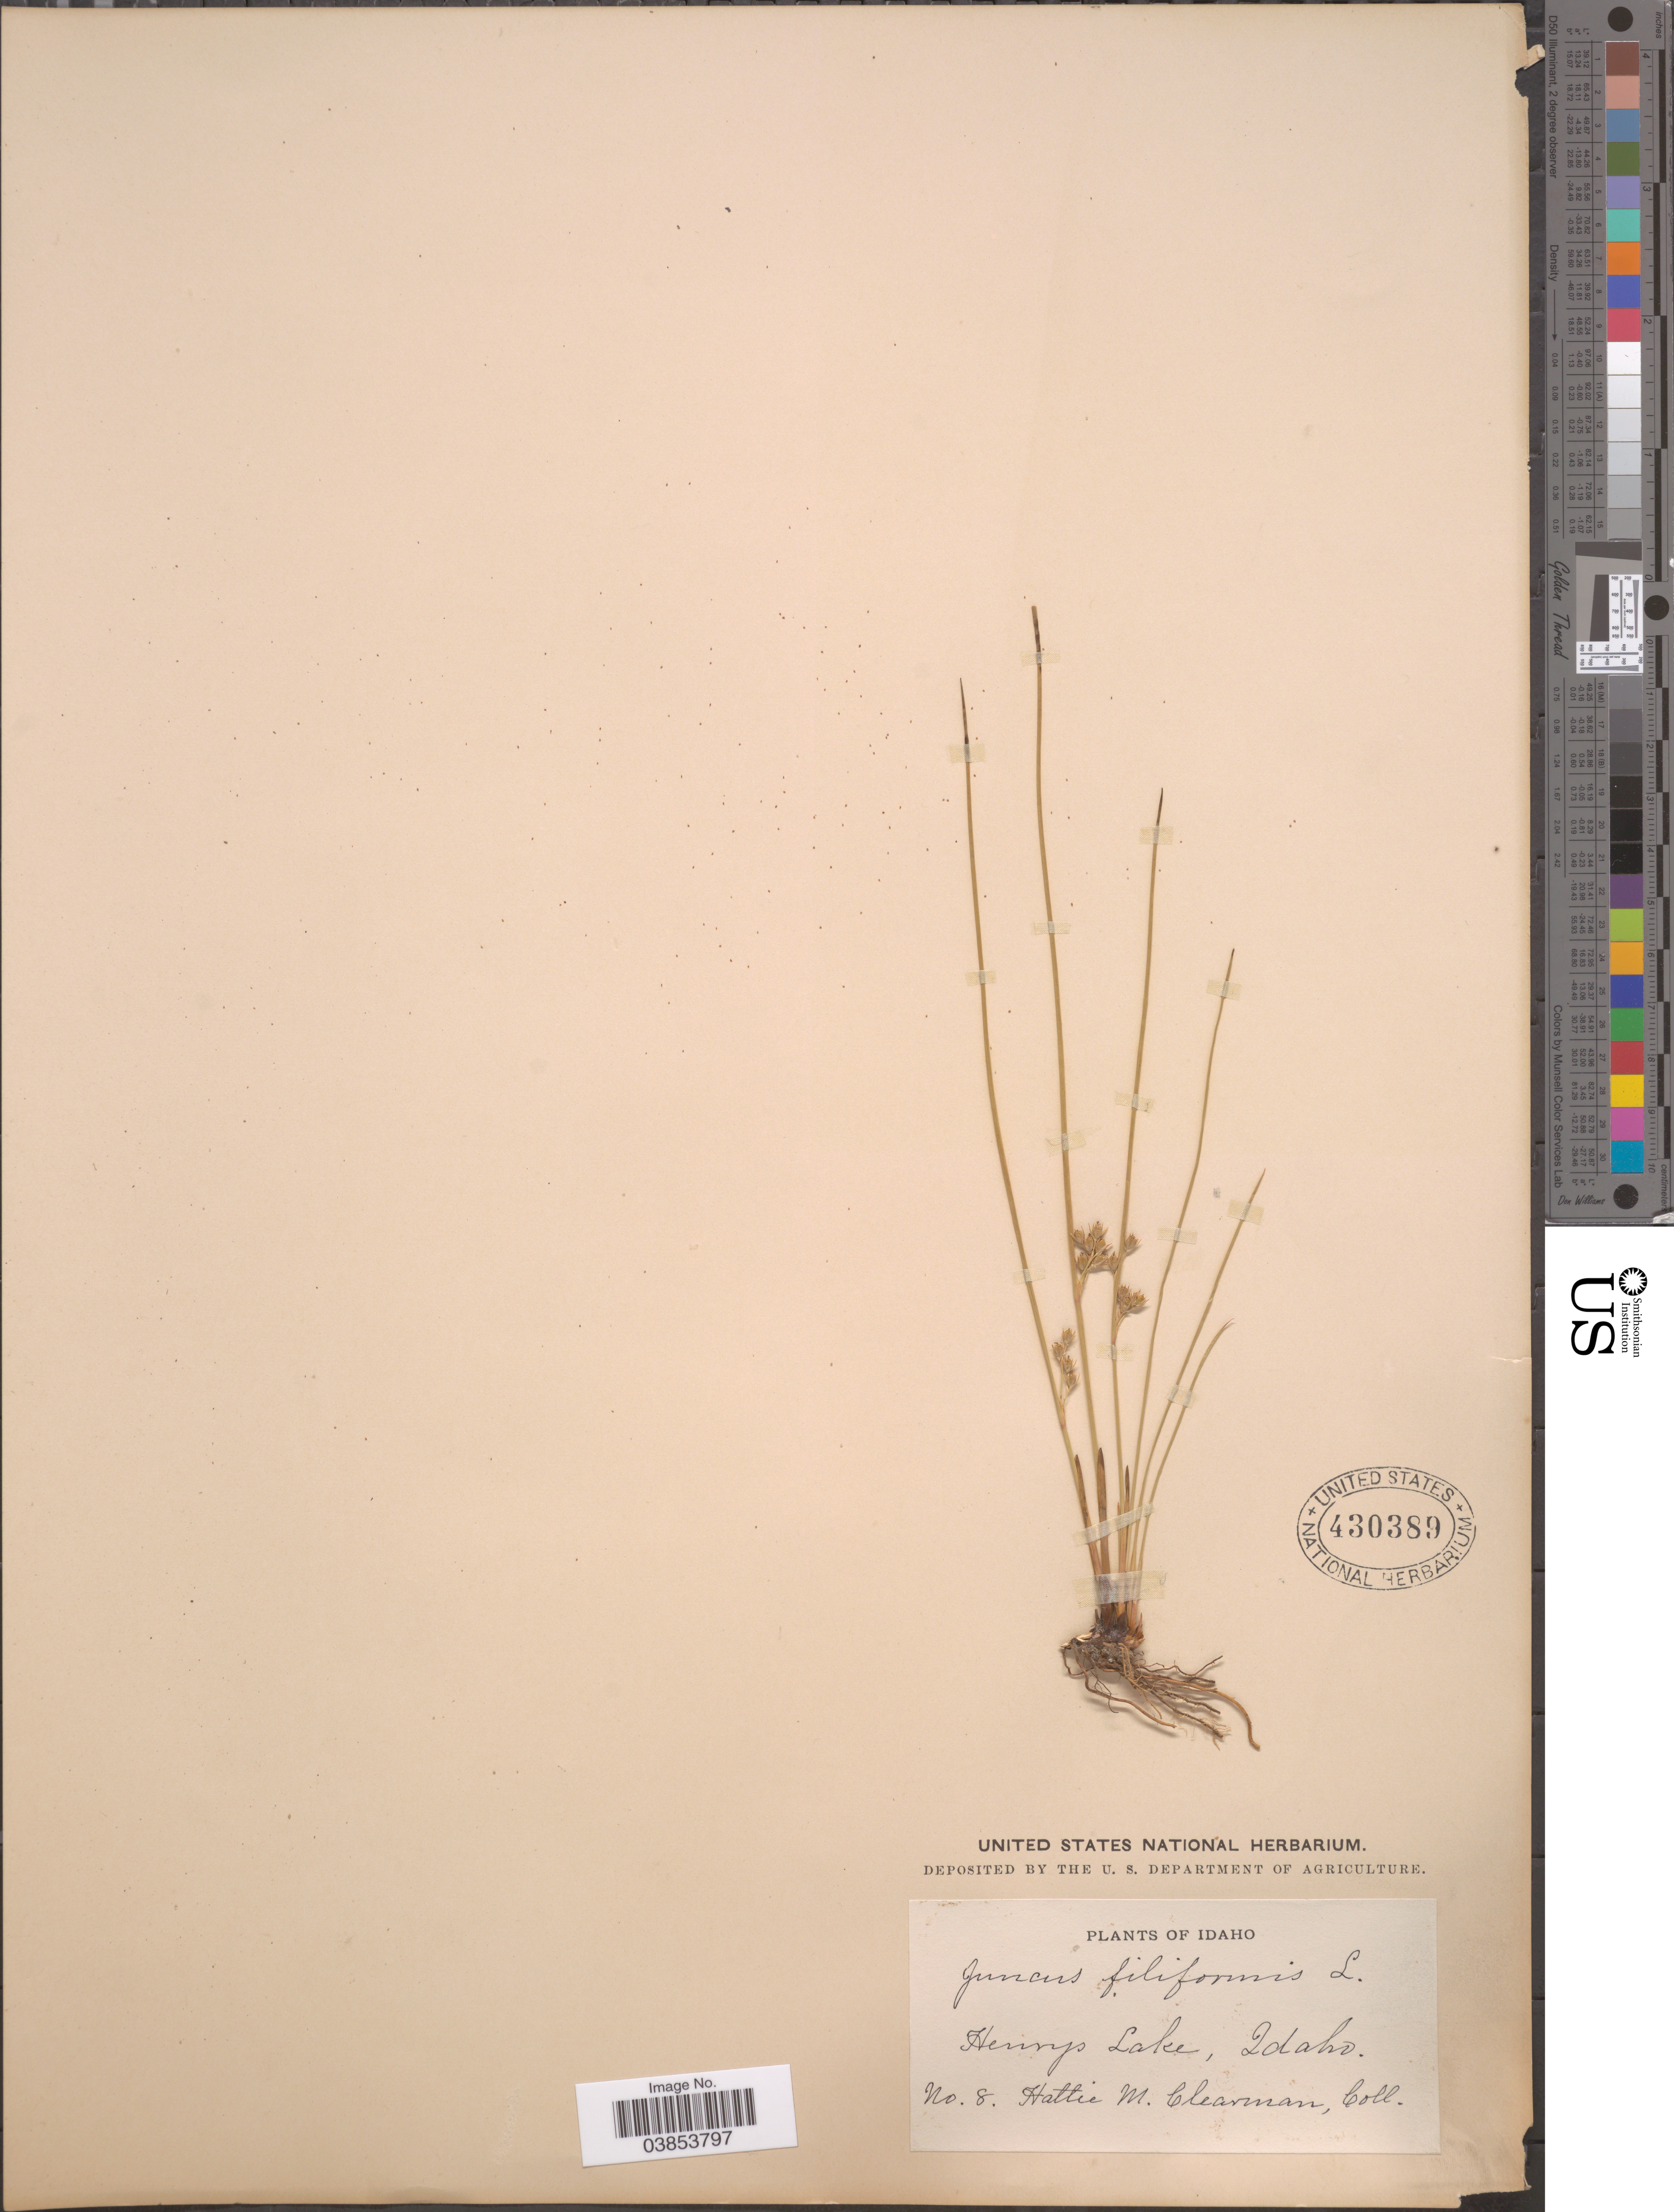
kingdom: Plantae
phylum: Tracheophyta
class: Liliopsida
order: Poales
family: Juncaceae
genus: Juncus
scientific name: Juncus filiformis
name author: L.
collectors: H. Clearman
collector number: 8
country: United States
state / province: Idaho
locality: Henrys Lake.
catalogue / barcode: US 430389